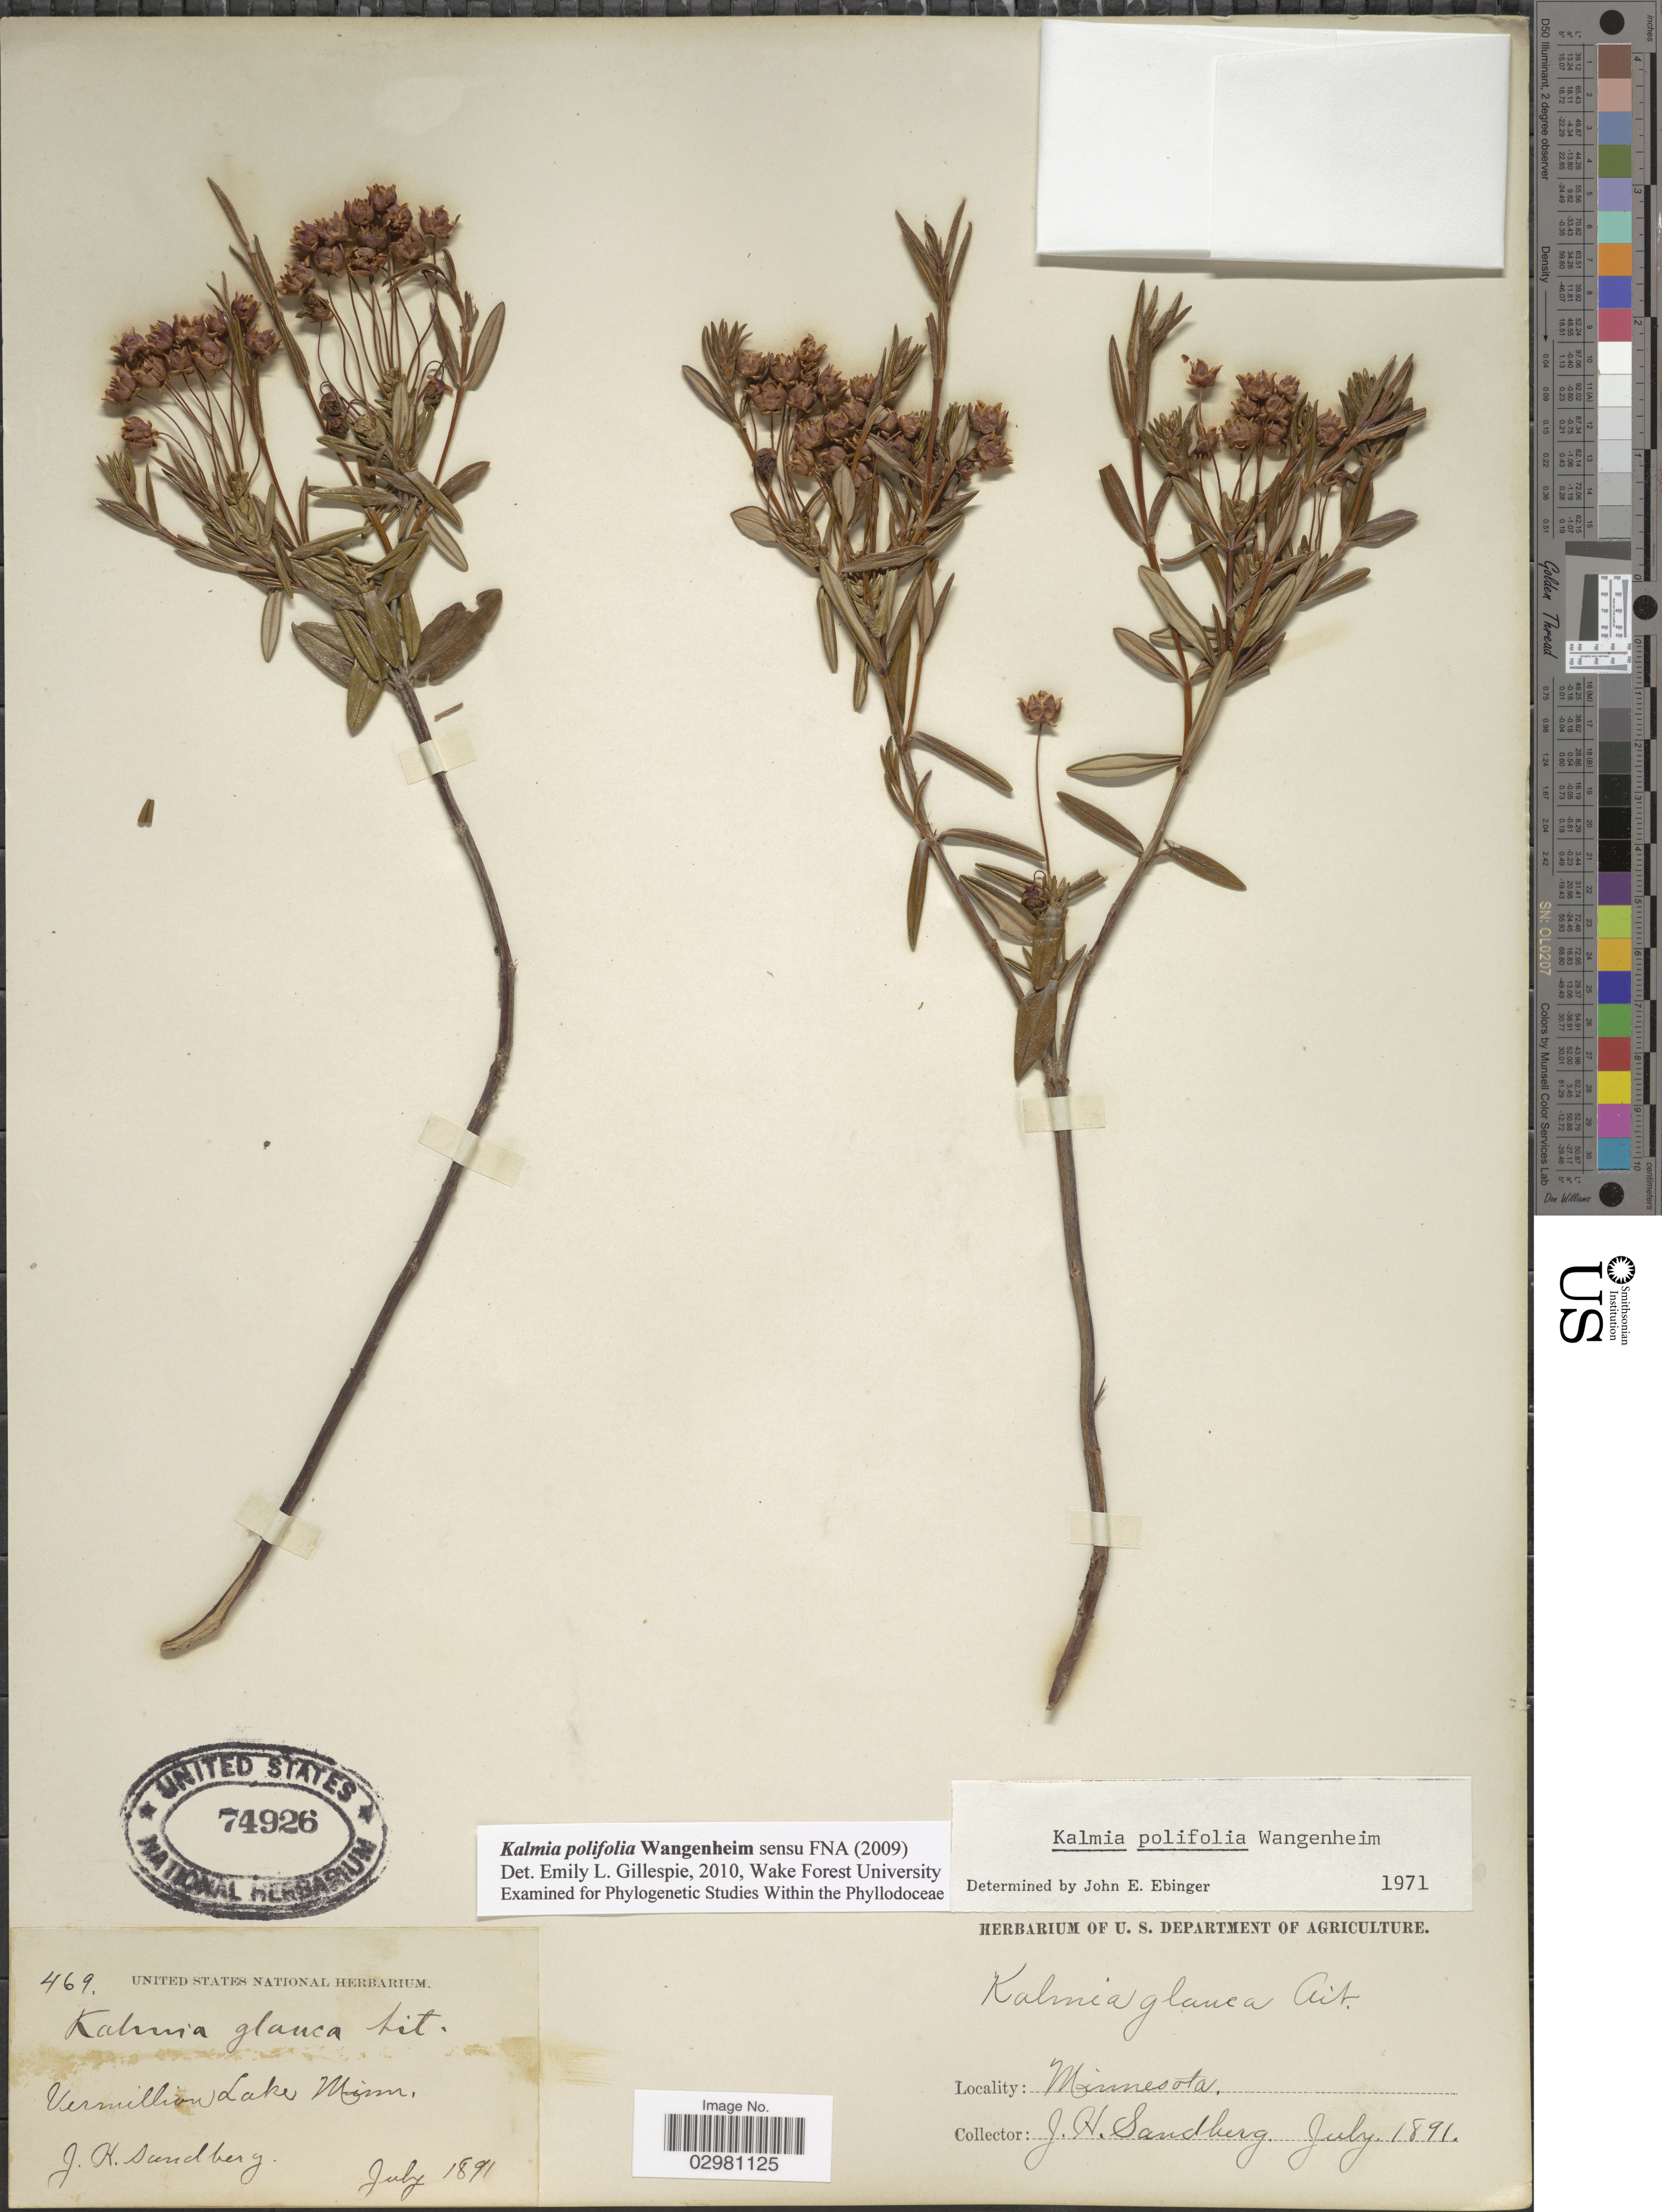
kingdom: Plantae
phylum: Tracheophyta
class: Magnoliopsida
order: Ericales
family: Ericaceae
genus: Kalmia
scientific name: Kalmia polifolia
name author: Wangenh.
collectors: J. H. Sandberg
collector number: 469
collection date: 1891-07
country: United States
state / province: Minnesota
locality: Vermillion Lake, Minn.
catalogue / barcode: US 74926